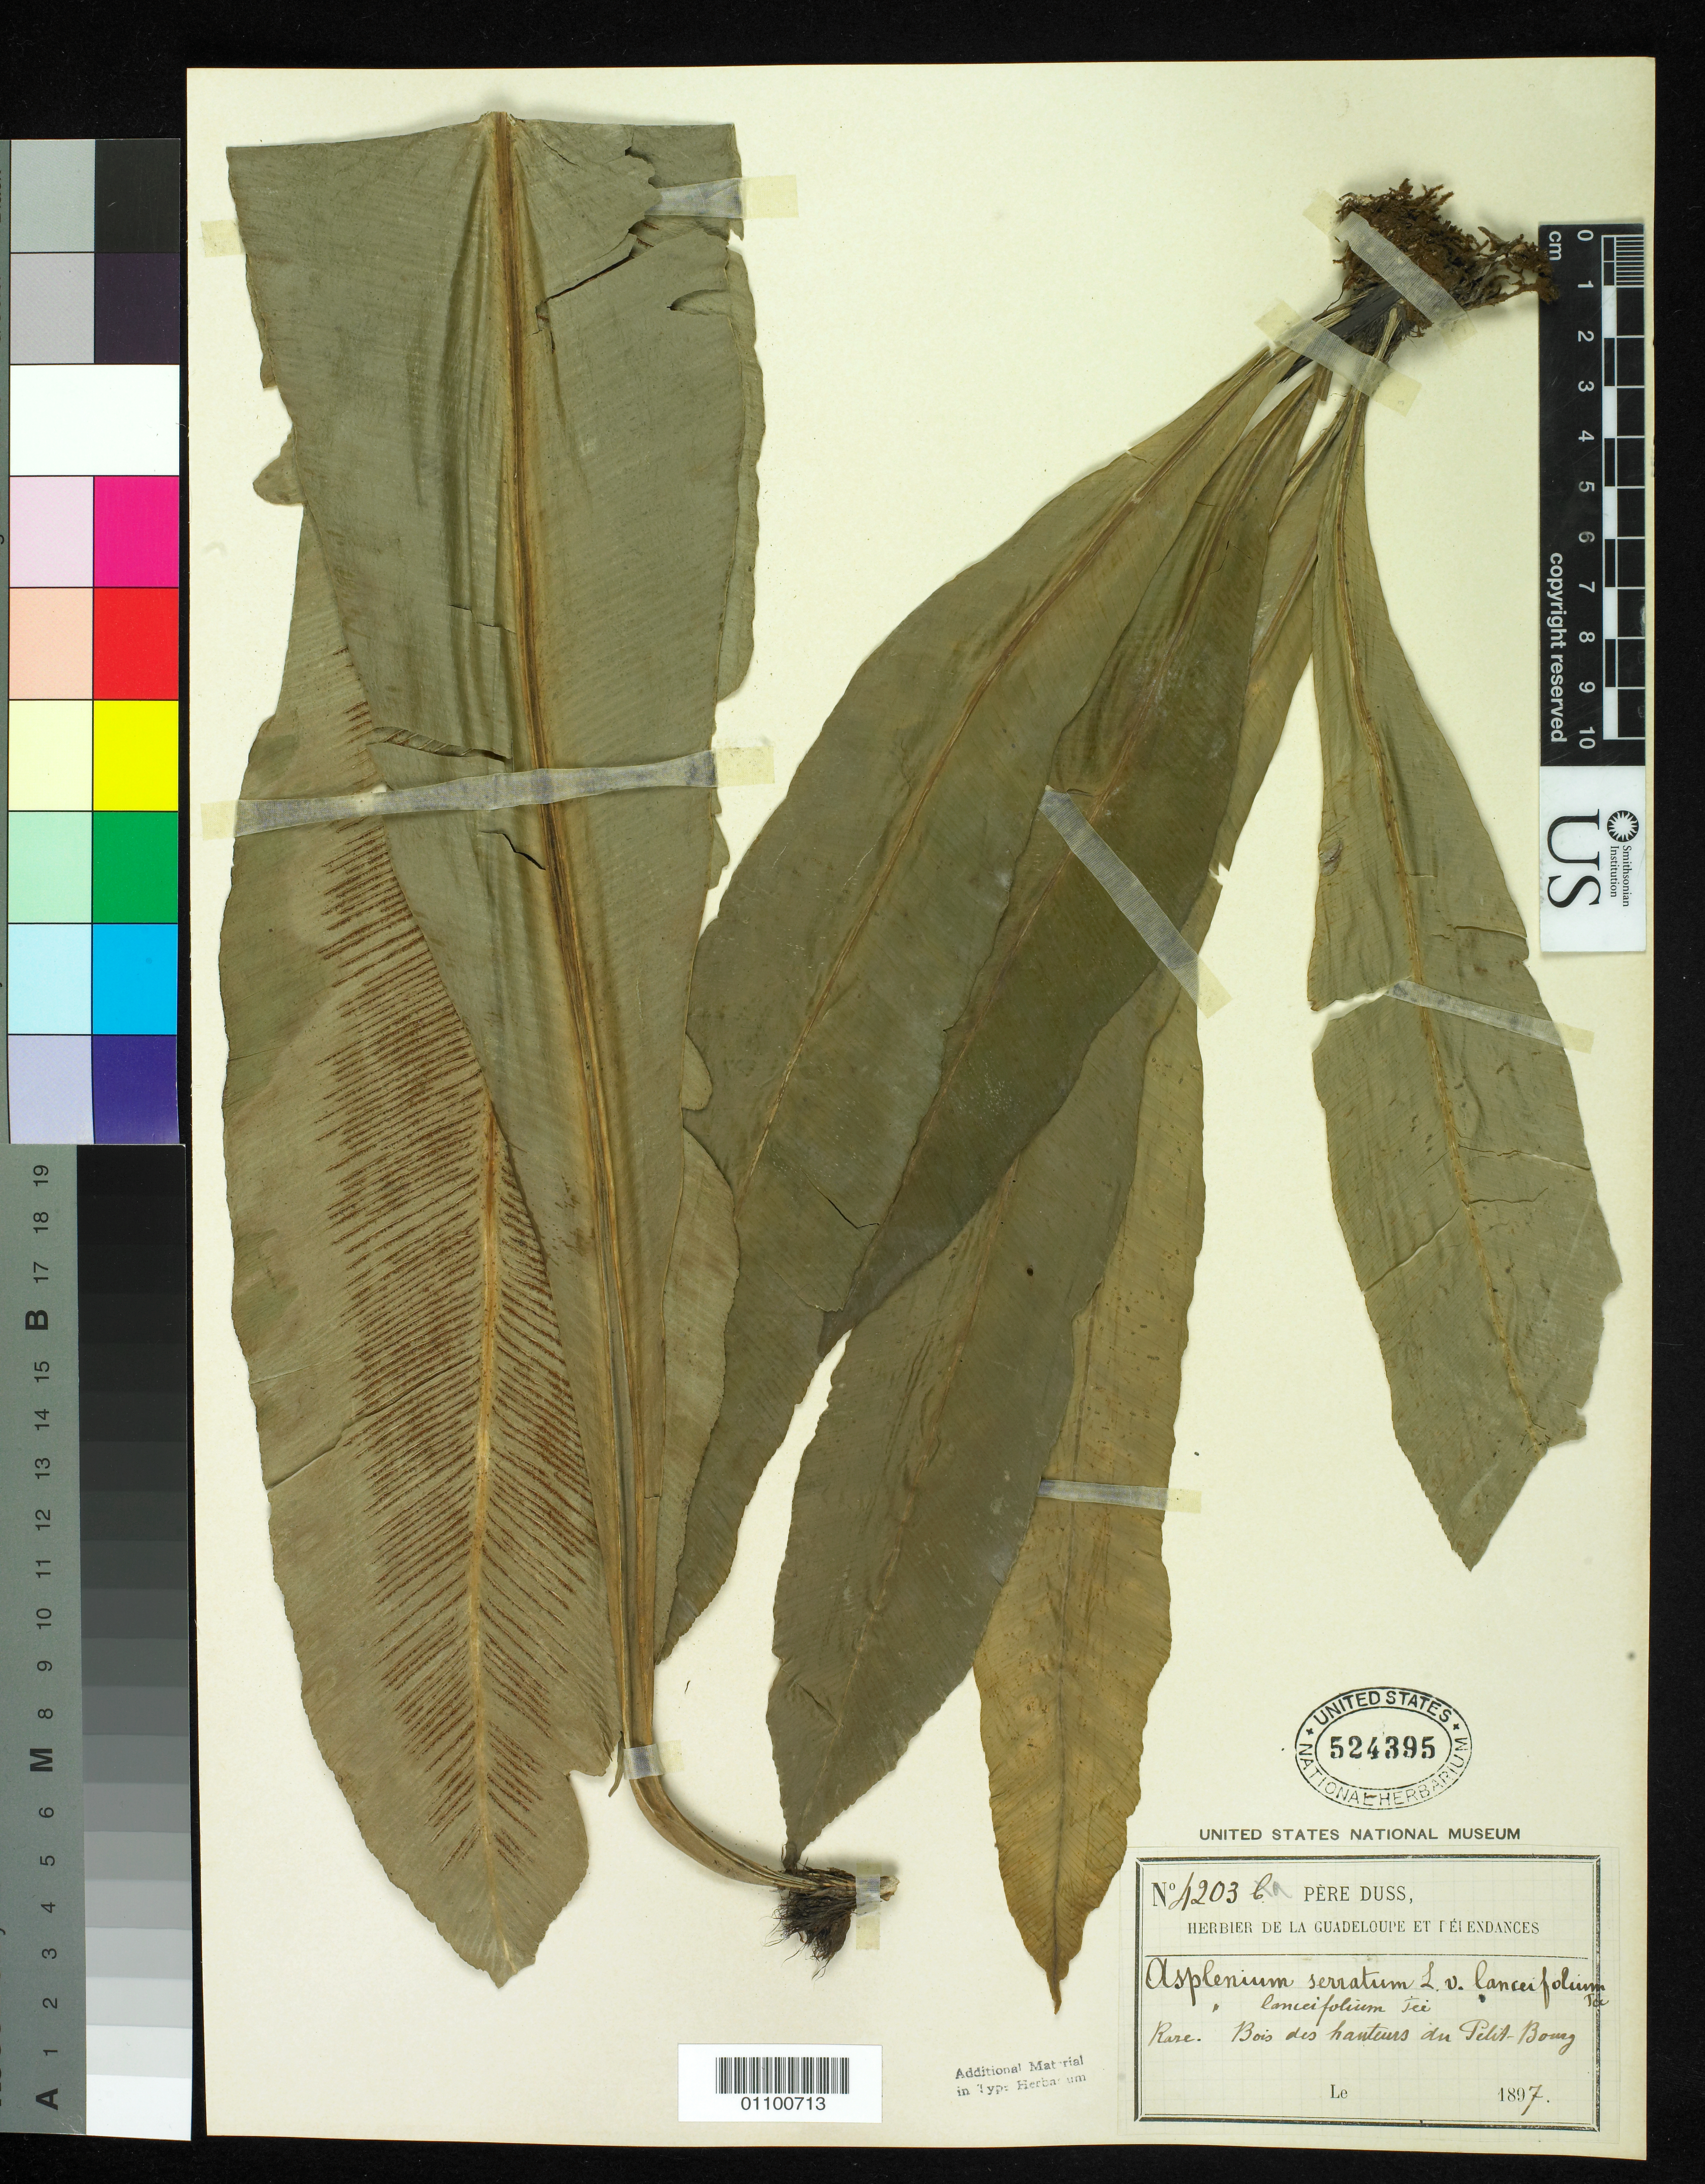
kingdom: Plantae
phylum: Tracheophyta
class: Polypodiopsida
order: Polypodiales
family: Aspleniaceae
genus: Asplenium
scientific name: Asplenium serratum var. lancifolium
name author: Duss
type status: Isotype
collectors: Père Duss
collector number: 4203a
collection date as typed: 1897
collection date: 1897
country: Guadeloupe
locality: Petit-Bourg.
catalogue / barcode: US 524395